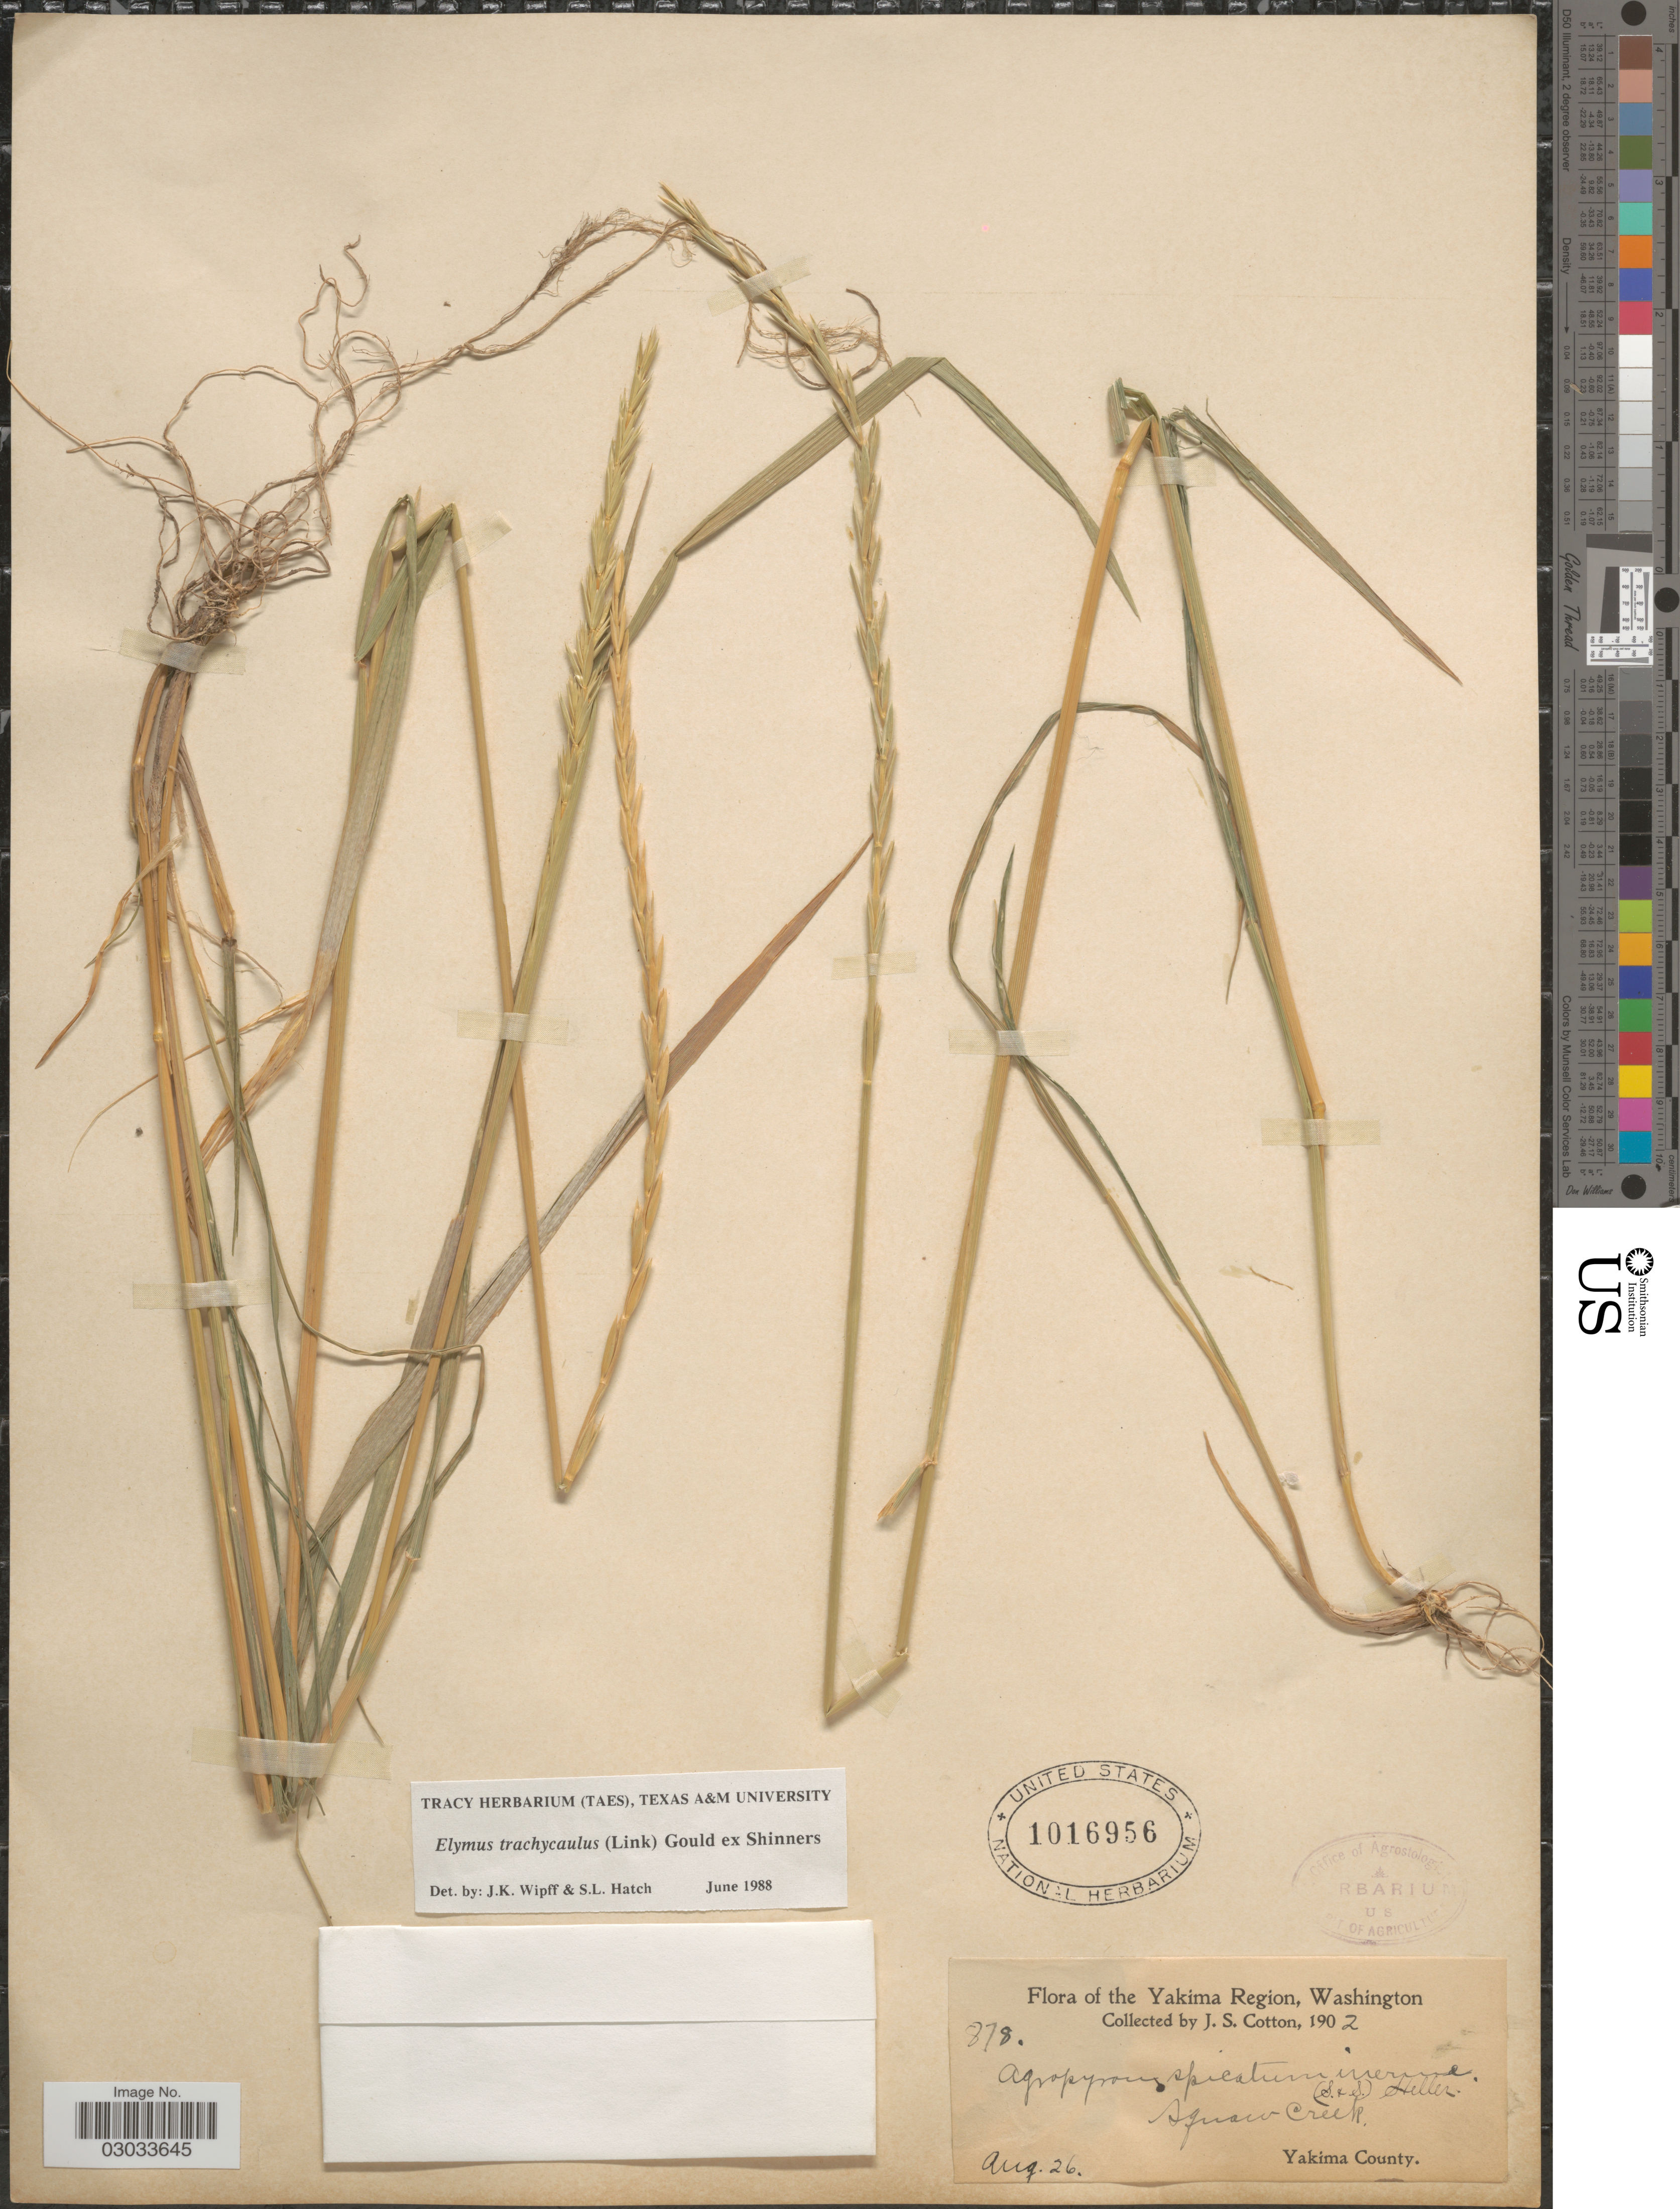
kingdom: Plantae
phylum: Tracheophyta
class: Liliopsida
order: Poales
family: Poaceae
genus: Elymus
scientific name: Elymus trachycaulus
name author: (Link) Gould ex Shinners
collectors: J. S. Cotton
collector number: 878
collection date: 1902-08-26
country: United States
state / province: Washington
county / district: Yakima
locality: The Yakima Region. Squaw Creek. Yakima County.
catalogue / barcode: US 1016956